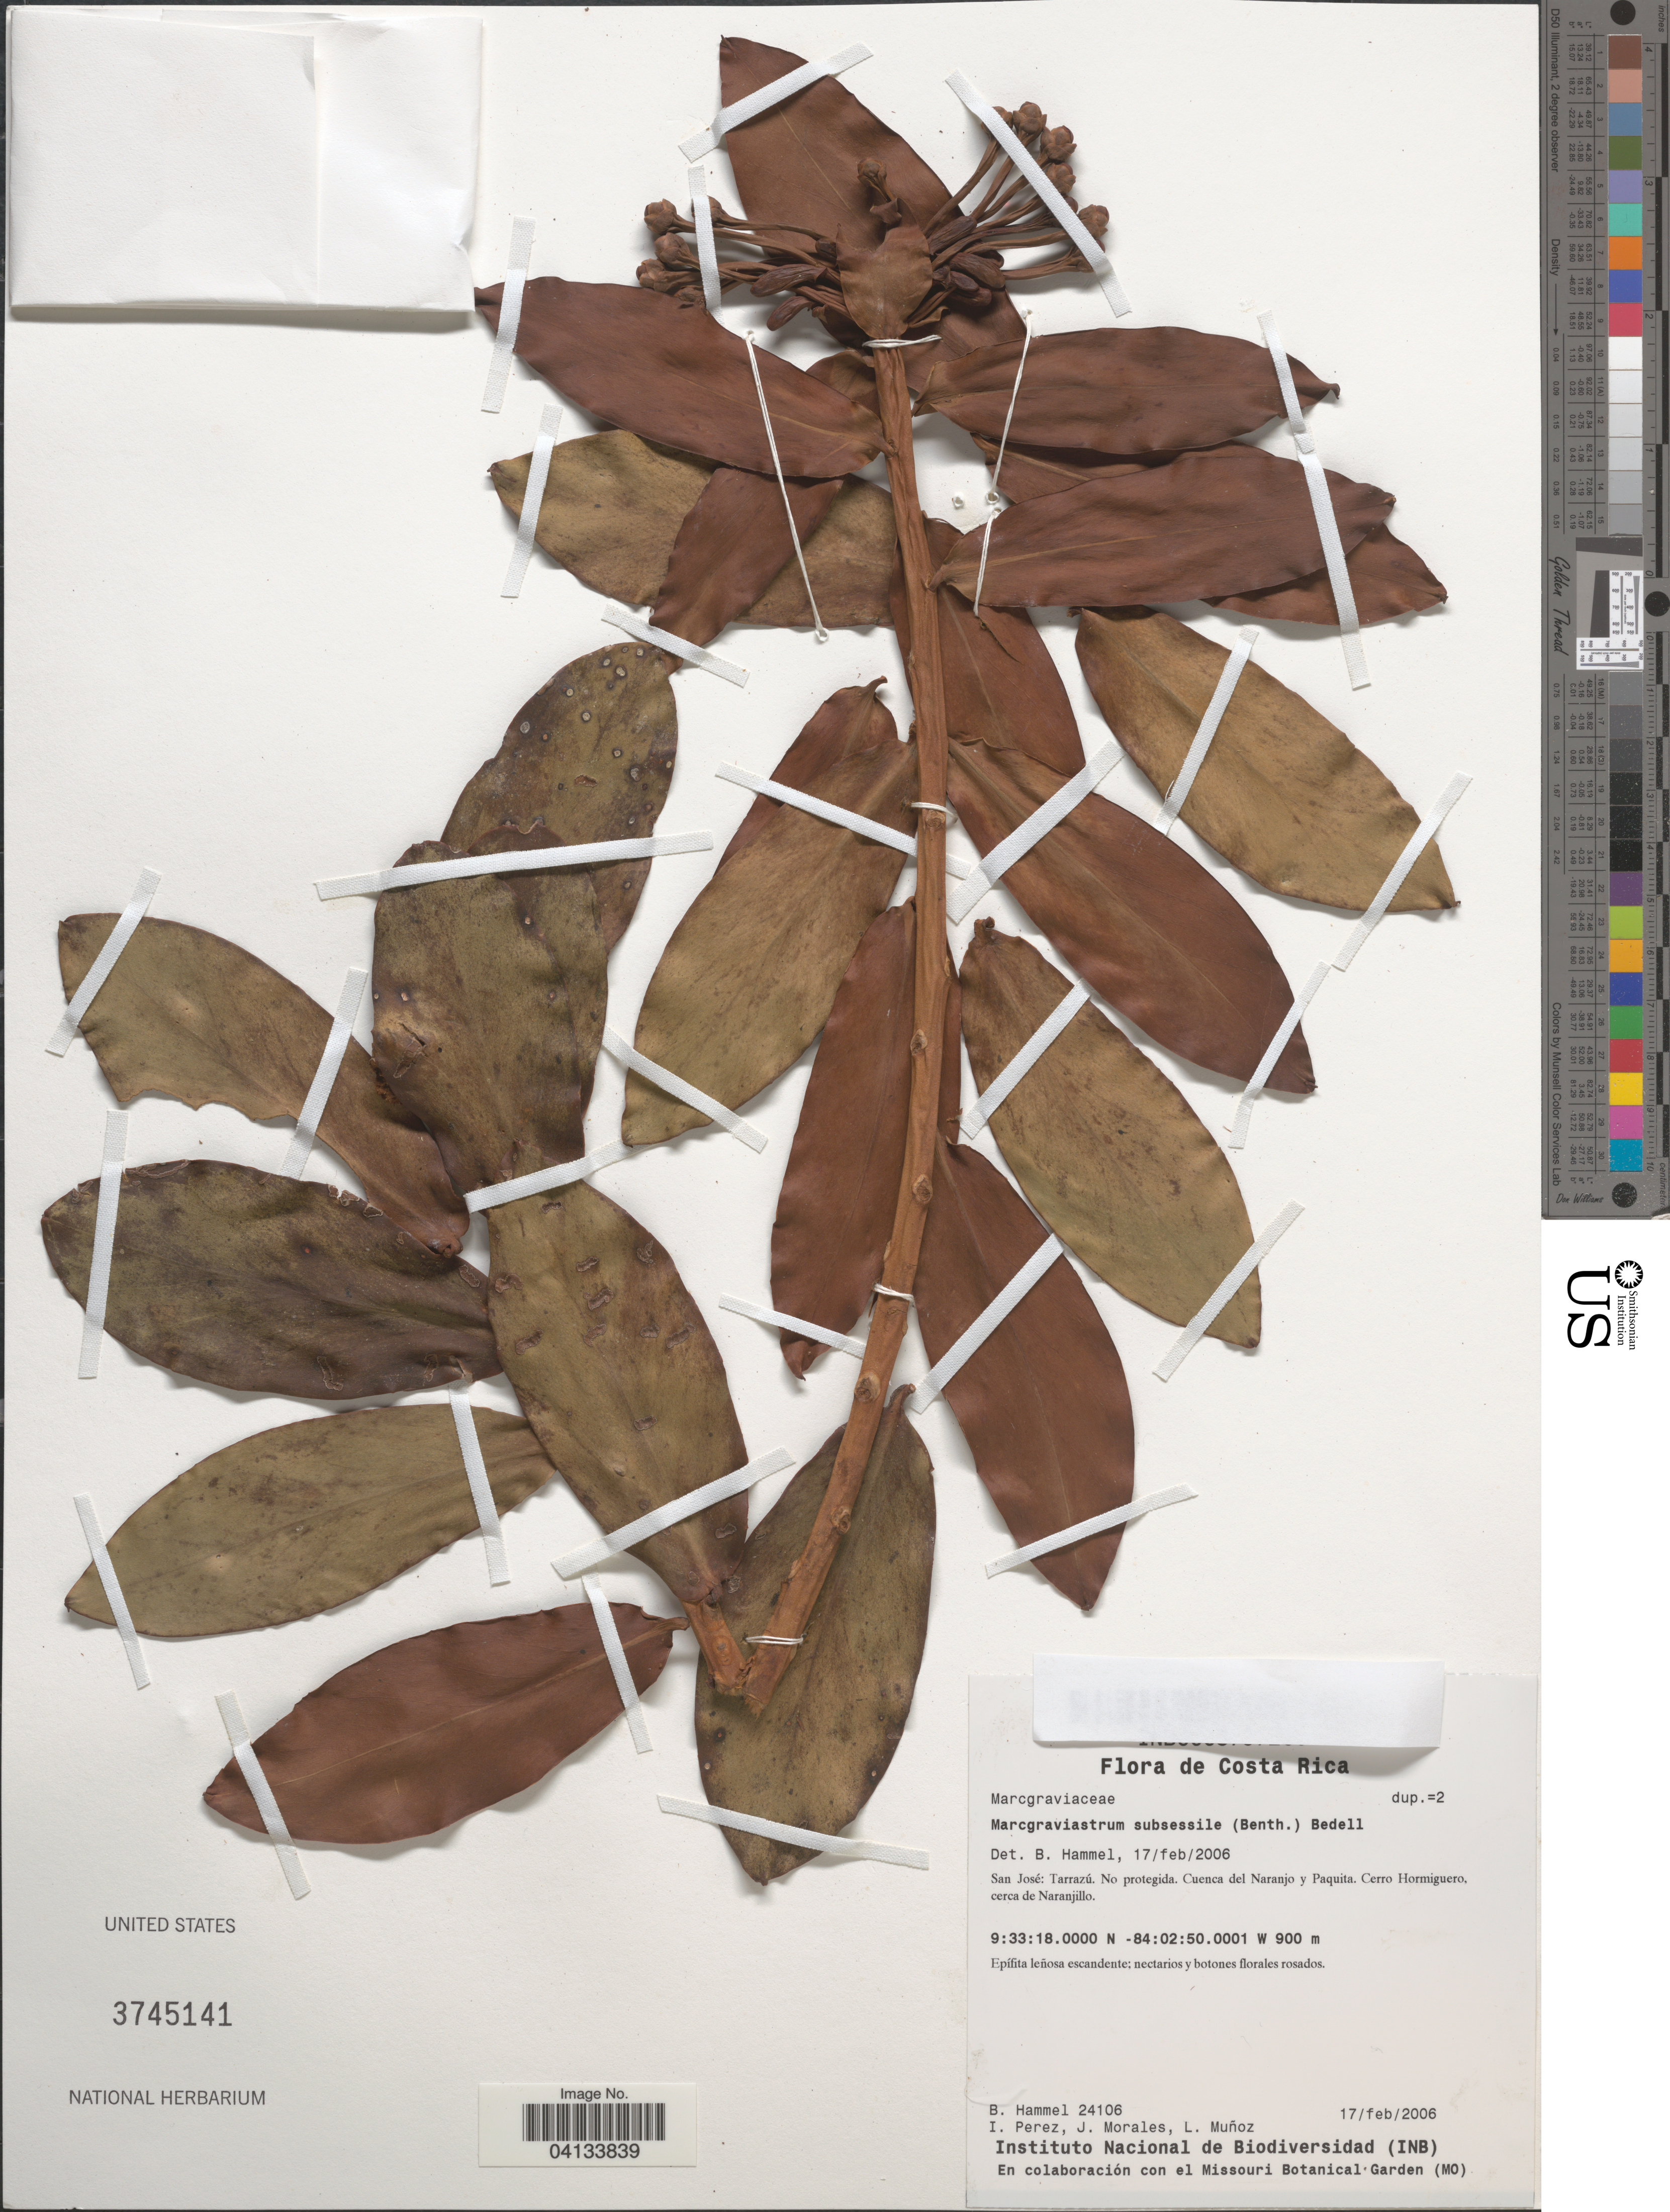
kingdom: Plantae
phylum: Tracheophyta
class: Magnoliopsida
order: Ericales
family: Marcgraviaceae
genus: Marcgraviastrum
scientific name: Marcgraviastrum subsessile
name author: (Benth.) Bedell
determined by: Hammel, B.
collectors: B. Hammel, I. Pérez, J. Morales & L. Muñoz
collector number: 24106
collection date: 2006-02-17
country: Costa Rica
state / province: San José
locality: Tarrazú. No protegida. Cuenca del Naranjo y Paquita. Cerro Hormiguero, cerca de Naranjillo.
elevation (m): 900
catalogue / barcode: US 3745141